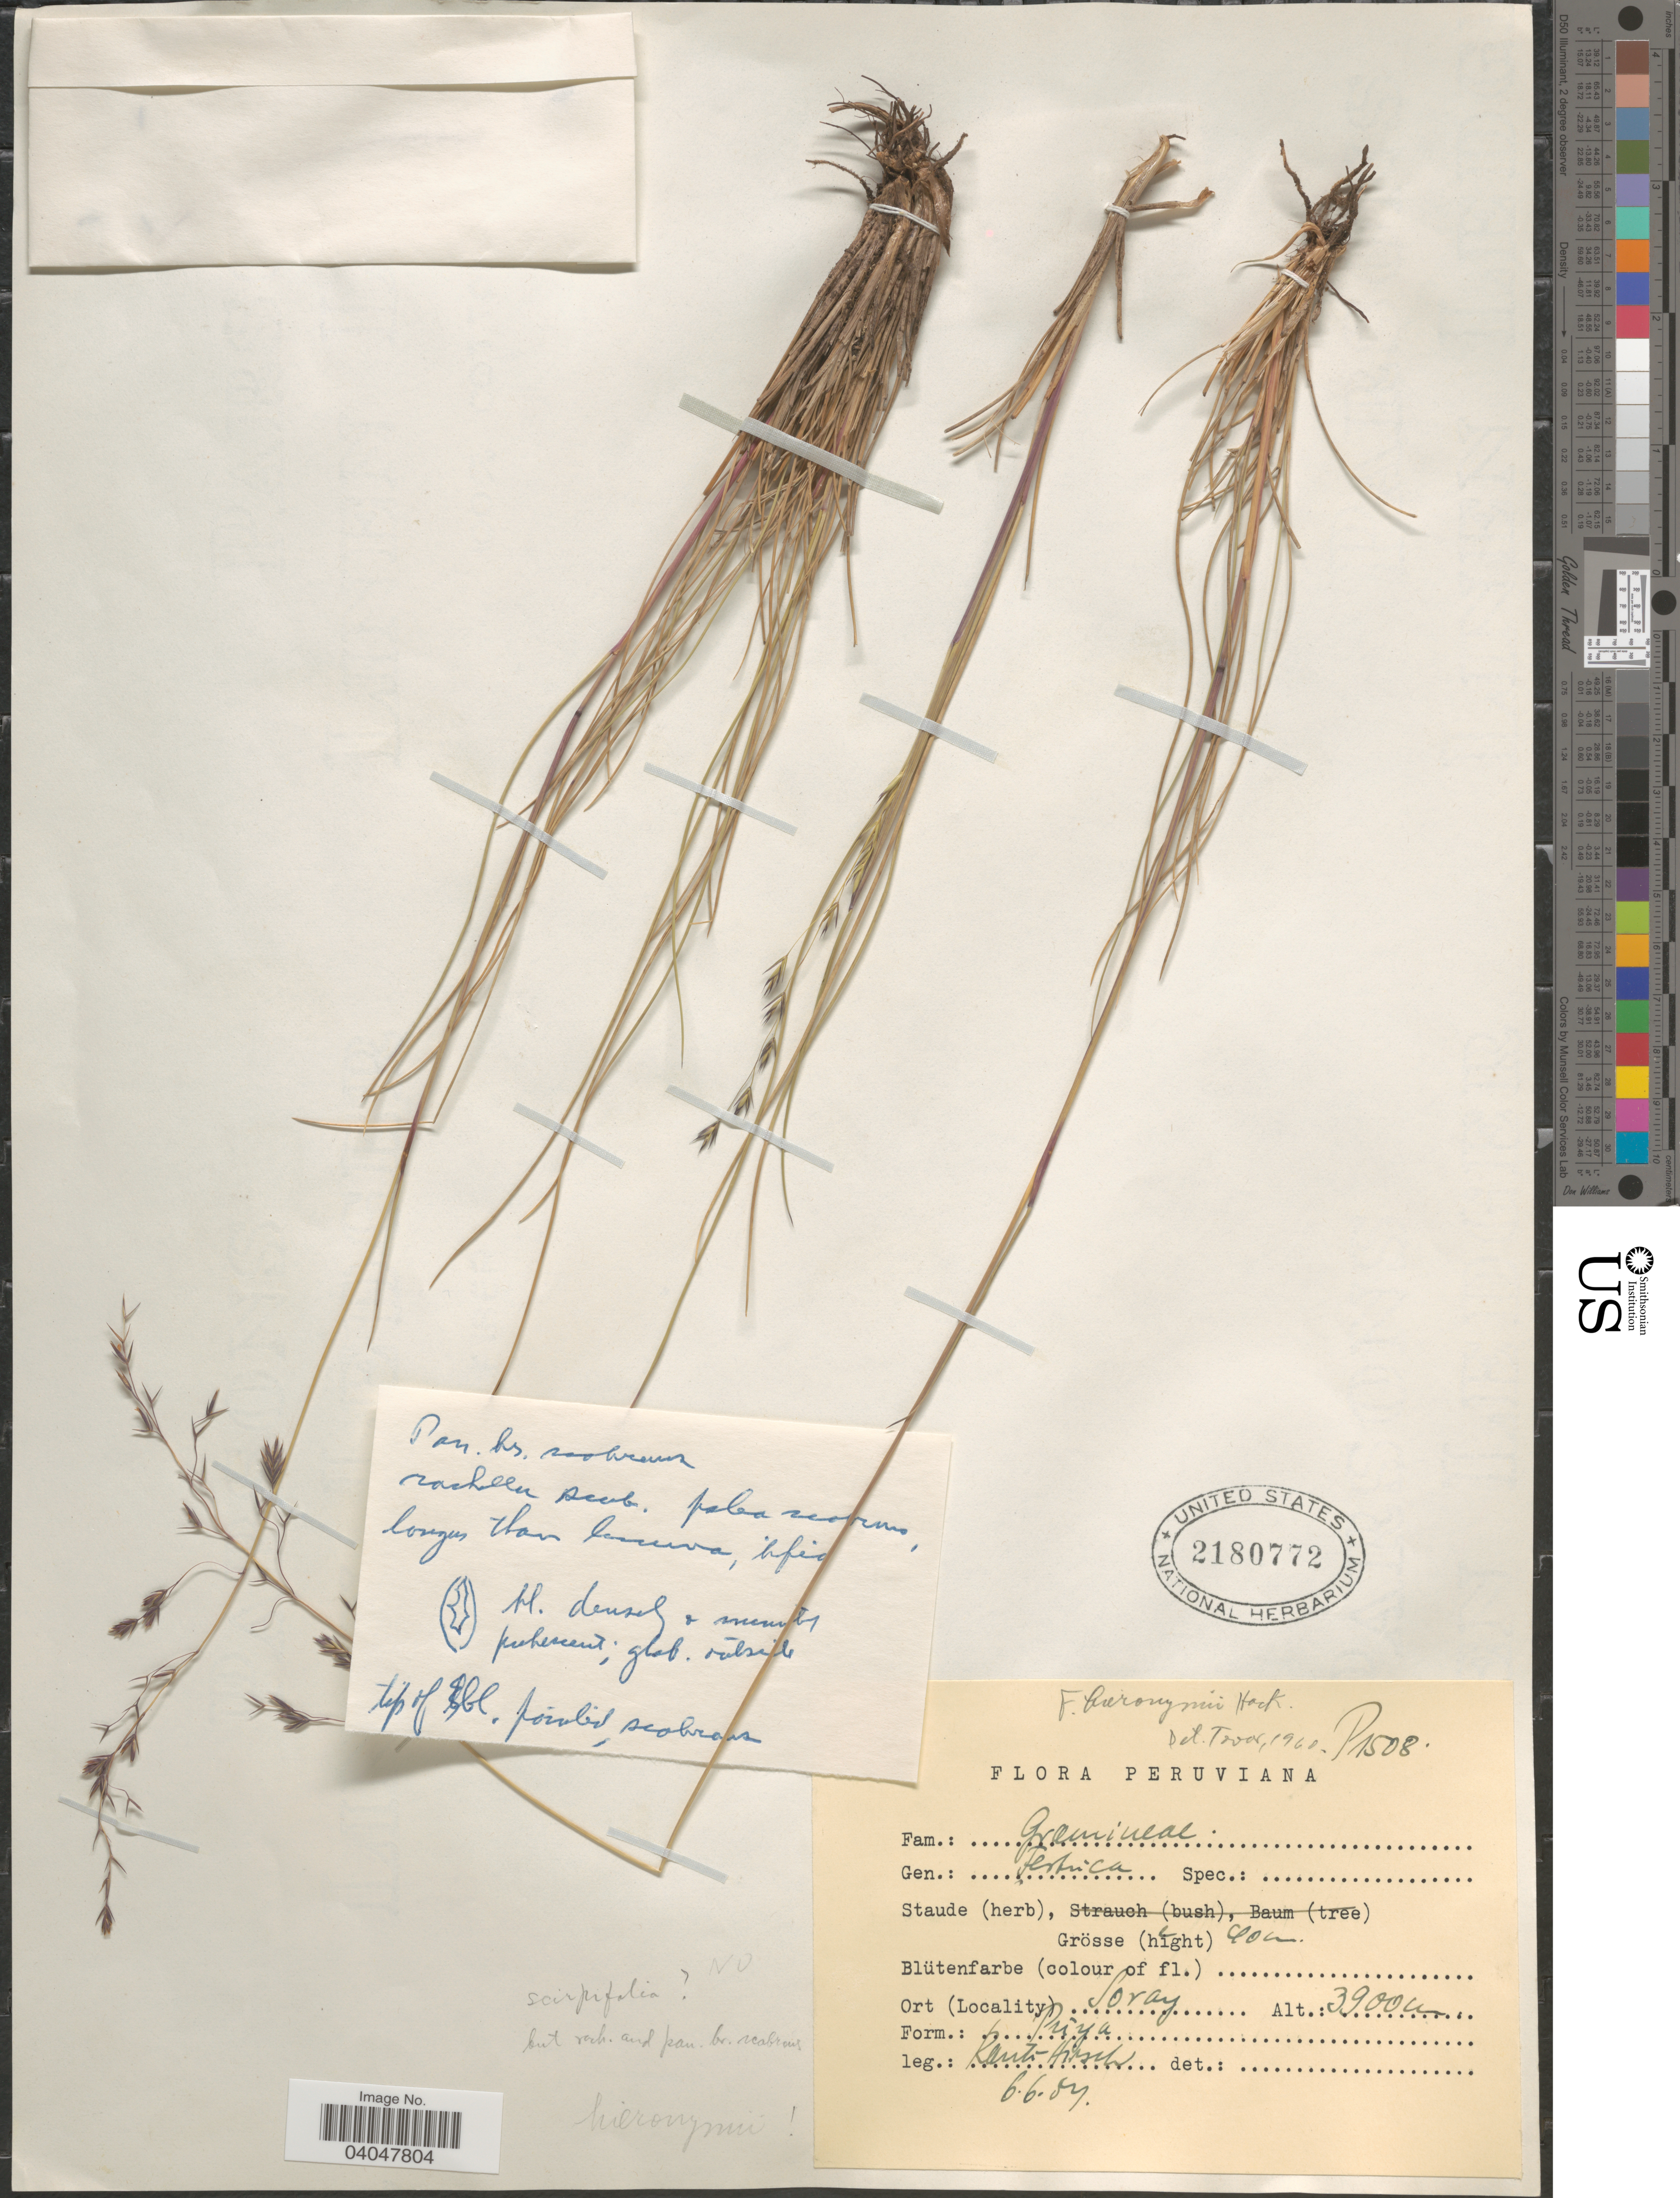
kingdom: Plantae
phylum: Tracheophyta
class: Liliopsida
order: Poales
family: Poaceae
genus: Festuca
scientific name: Festuca hieronymi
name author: Hack.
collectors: W. Rauh & G. Hirsch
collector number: P1508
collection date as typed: Transcribed d/m/y: 6/6/87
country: Peru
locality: Soray.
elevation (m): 3900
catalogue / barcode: US 2180772